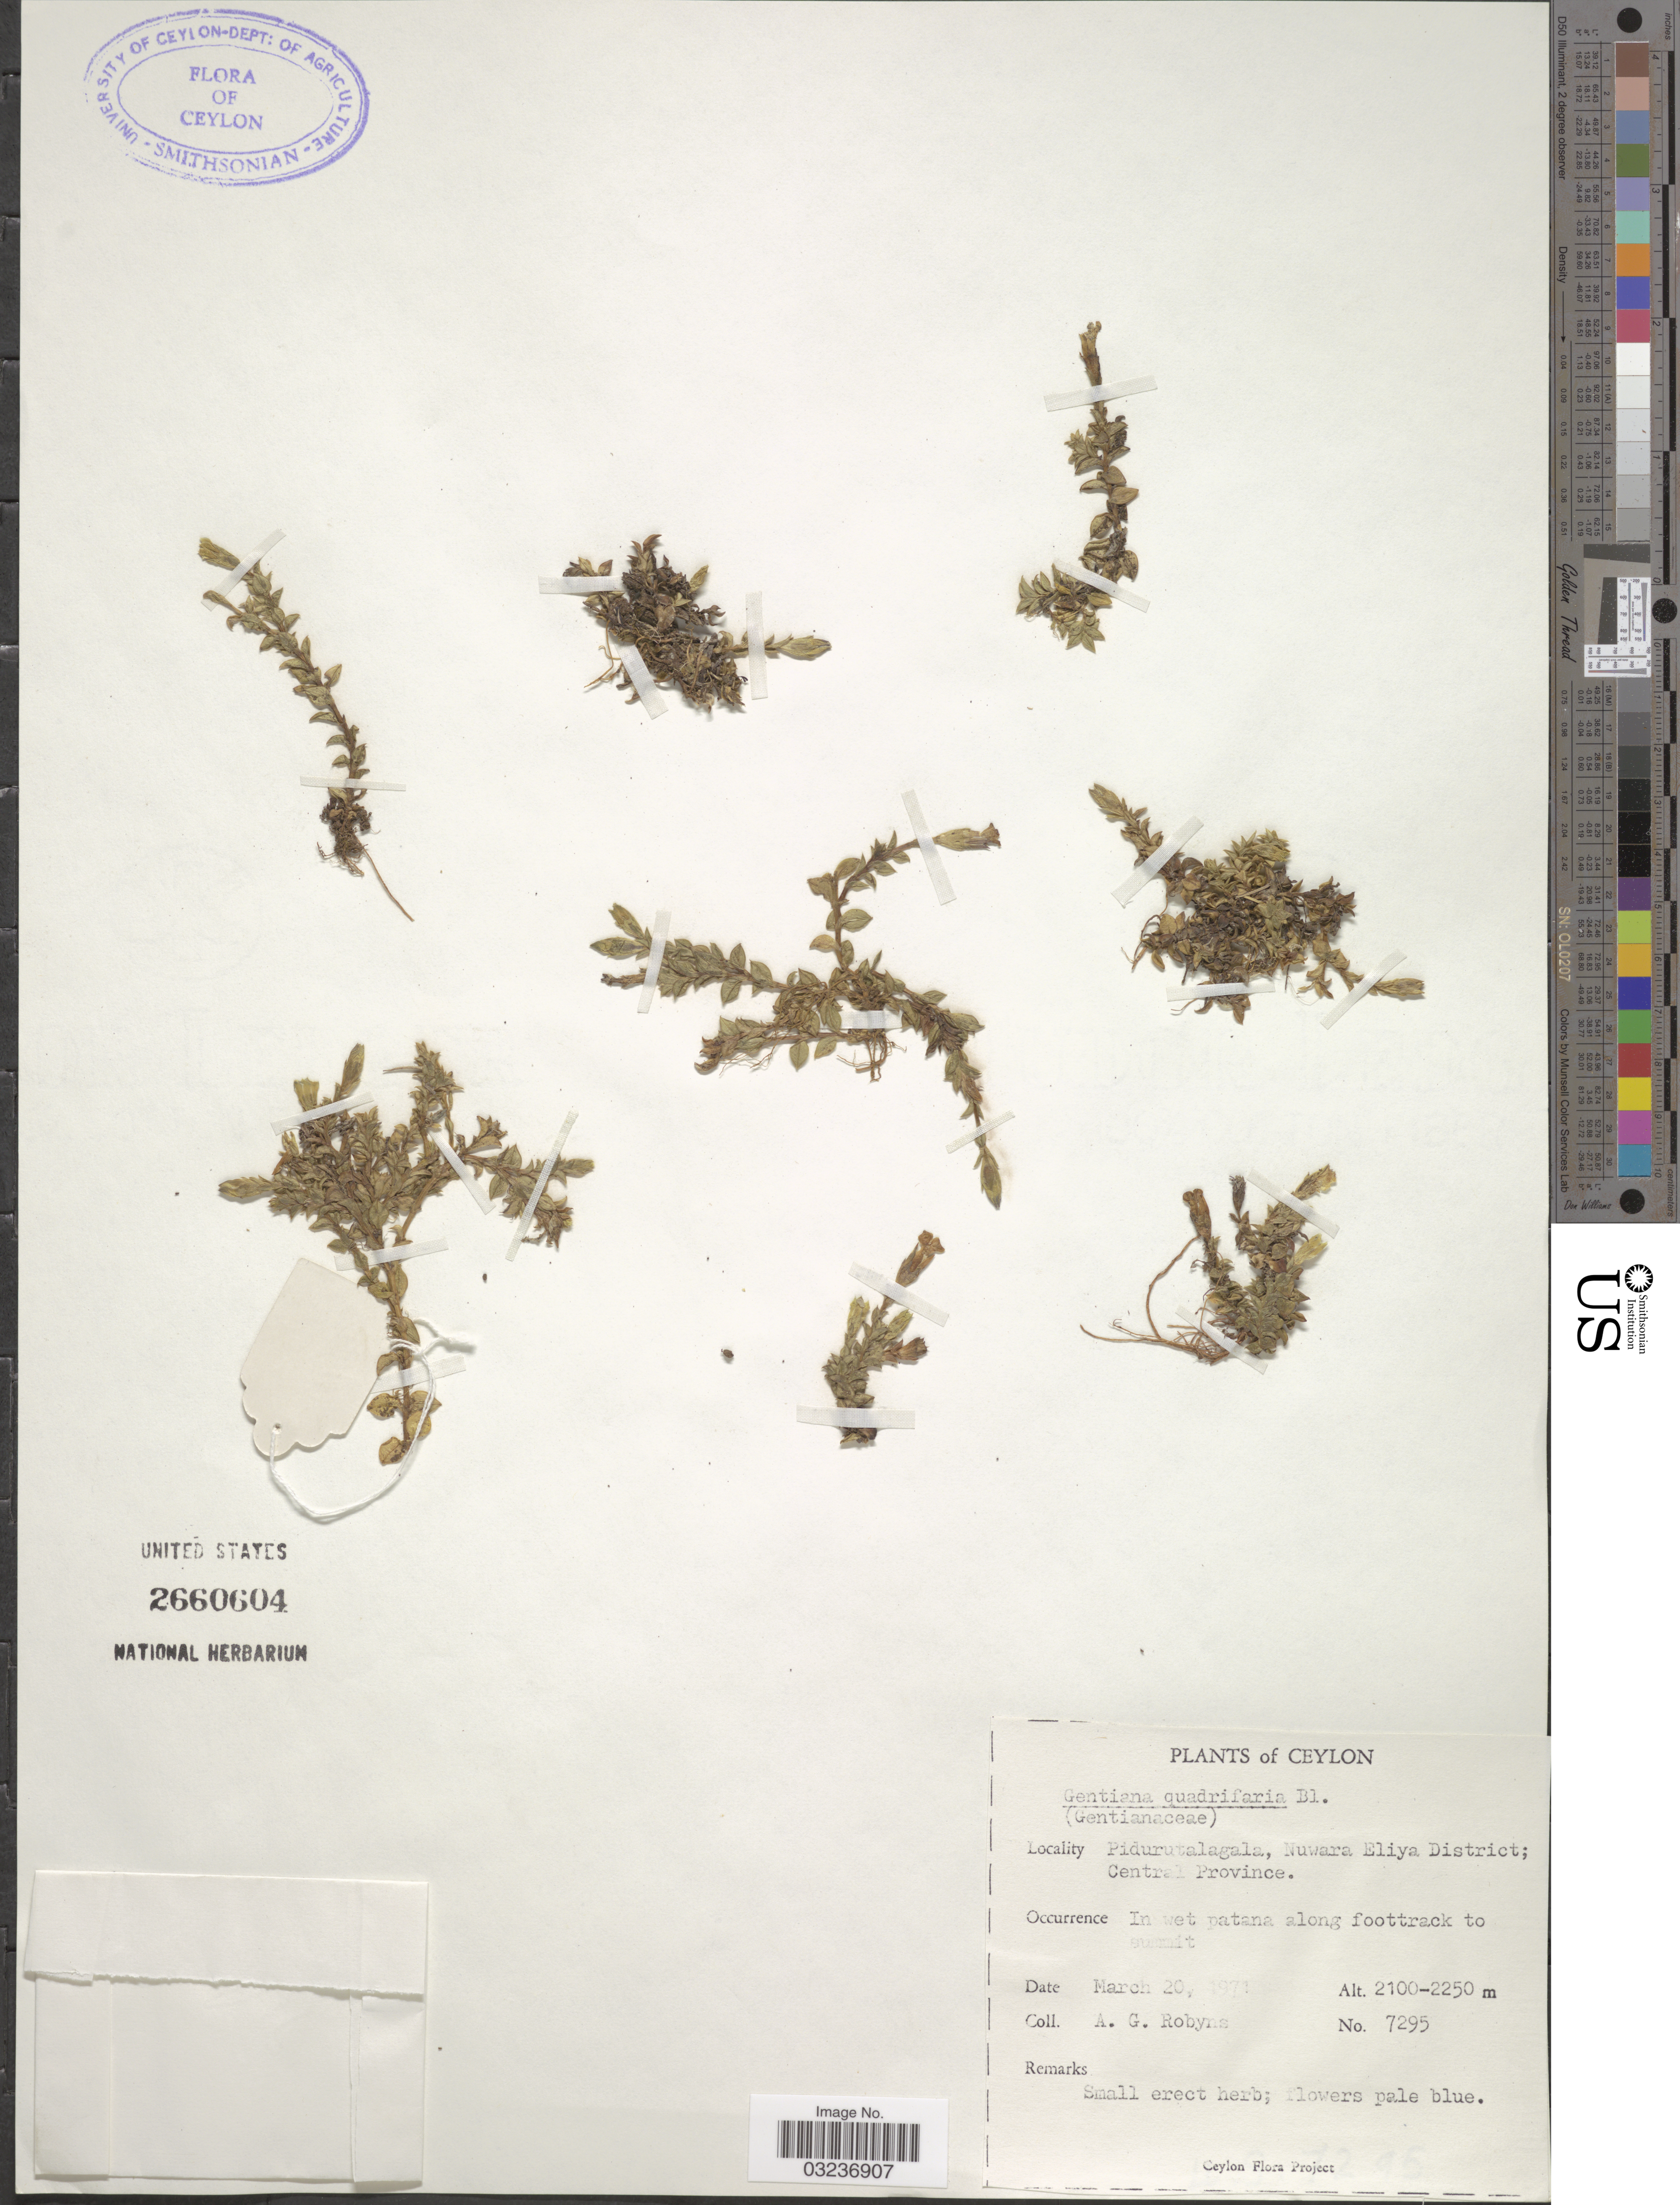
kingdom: Plantae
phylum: Tracheophyta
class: Magnoliopsida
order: Gentianales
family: Gentianaceae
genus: Gentiana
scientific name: Gentiana quadrifaria var. zeylanica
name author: (Griseb.) Kusn.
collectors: A. Robyns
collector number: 7295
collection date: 1971-03-20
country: Sri Lanka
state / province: Central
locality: Ceylon, Pidurutalagala, Nuwara Eliya District; Central Province, In wet patana along foottrack to summit.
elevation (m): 2100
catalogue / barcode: US 2660604